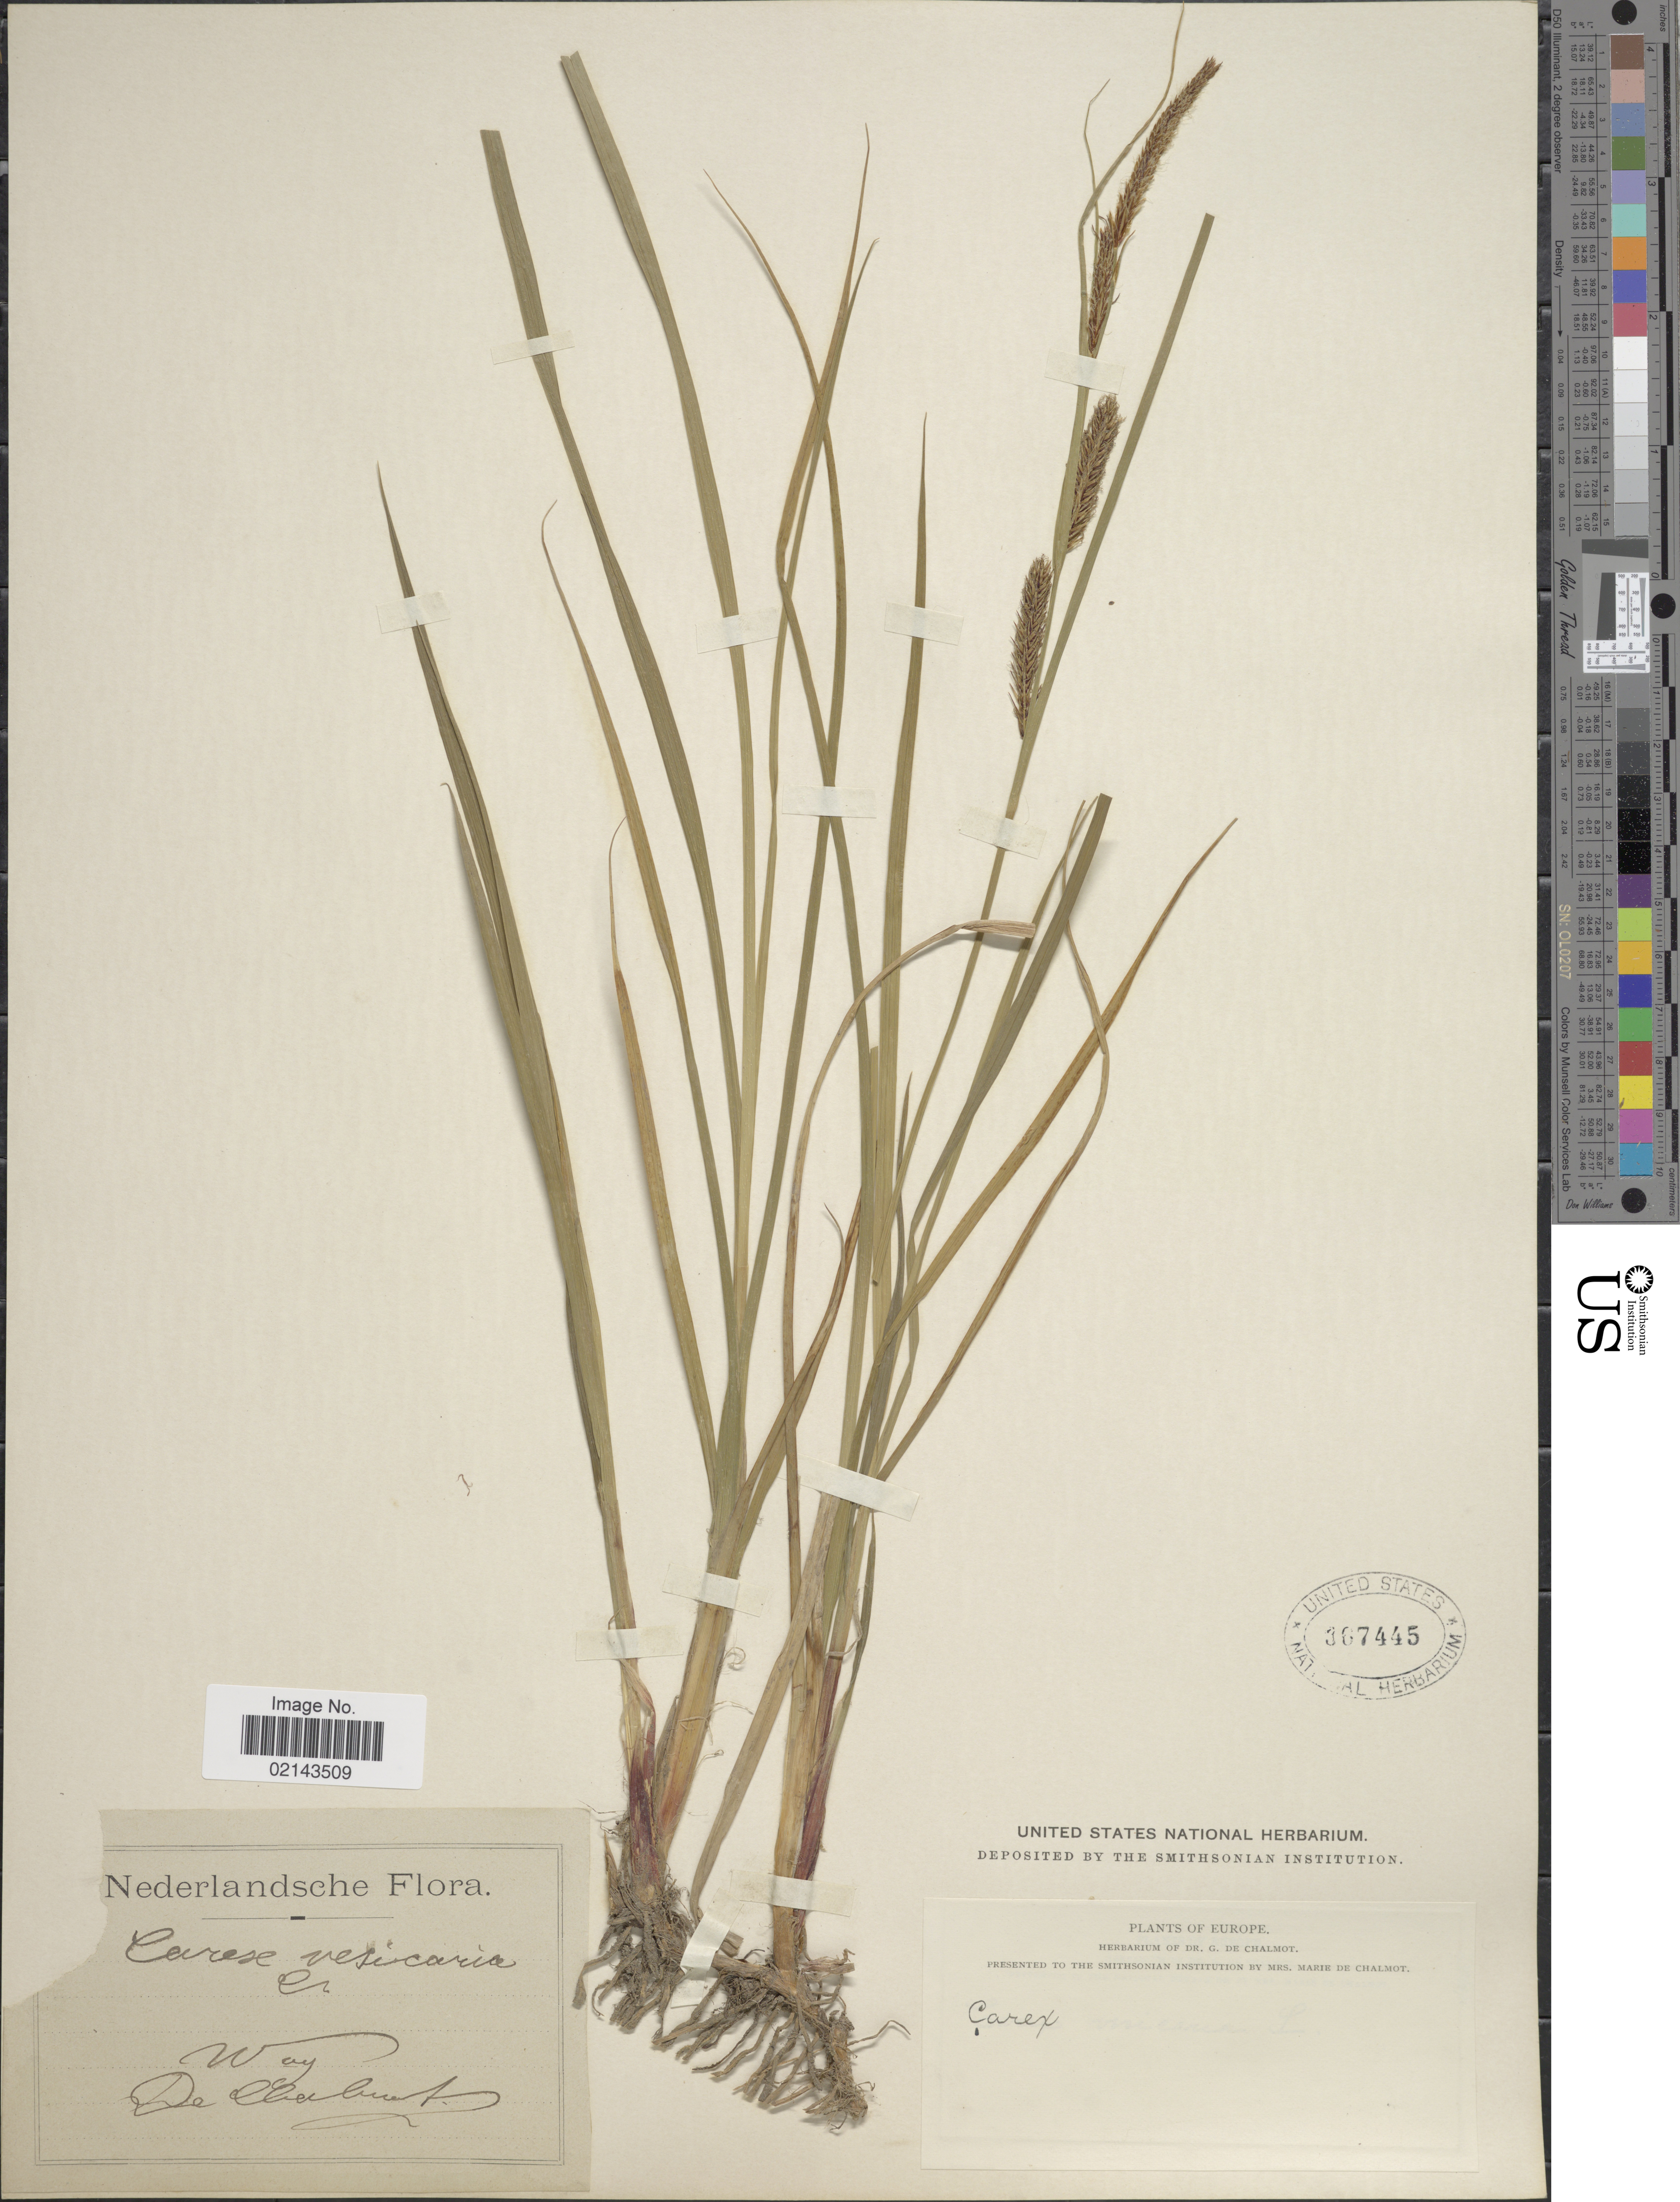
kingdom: Plantae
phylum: Tracheophyta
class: Liliopsida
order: Poales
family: Cyperaceae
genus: Carex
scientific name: Carex vesicaria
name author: L.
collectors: G. de Chalmot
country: Netherlands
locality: Way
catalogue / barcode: US 367445